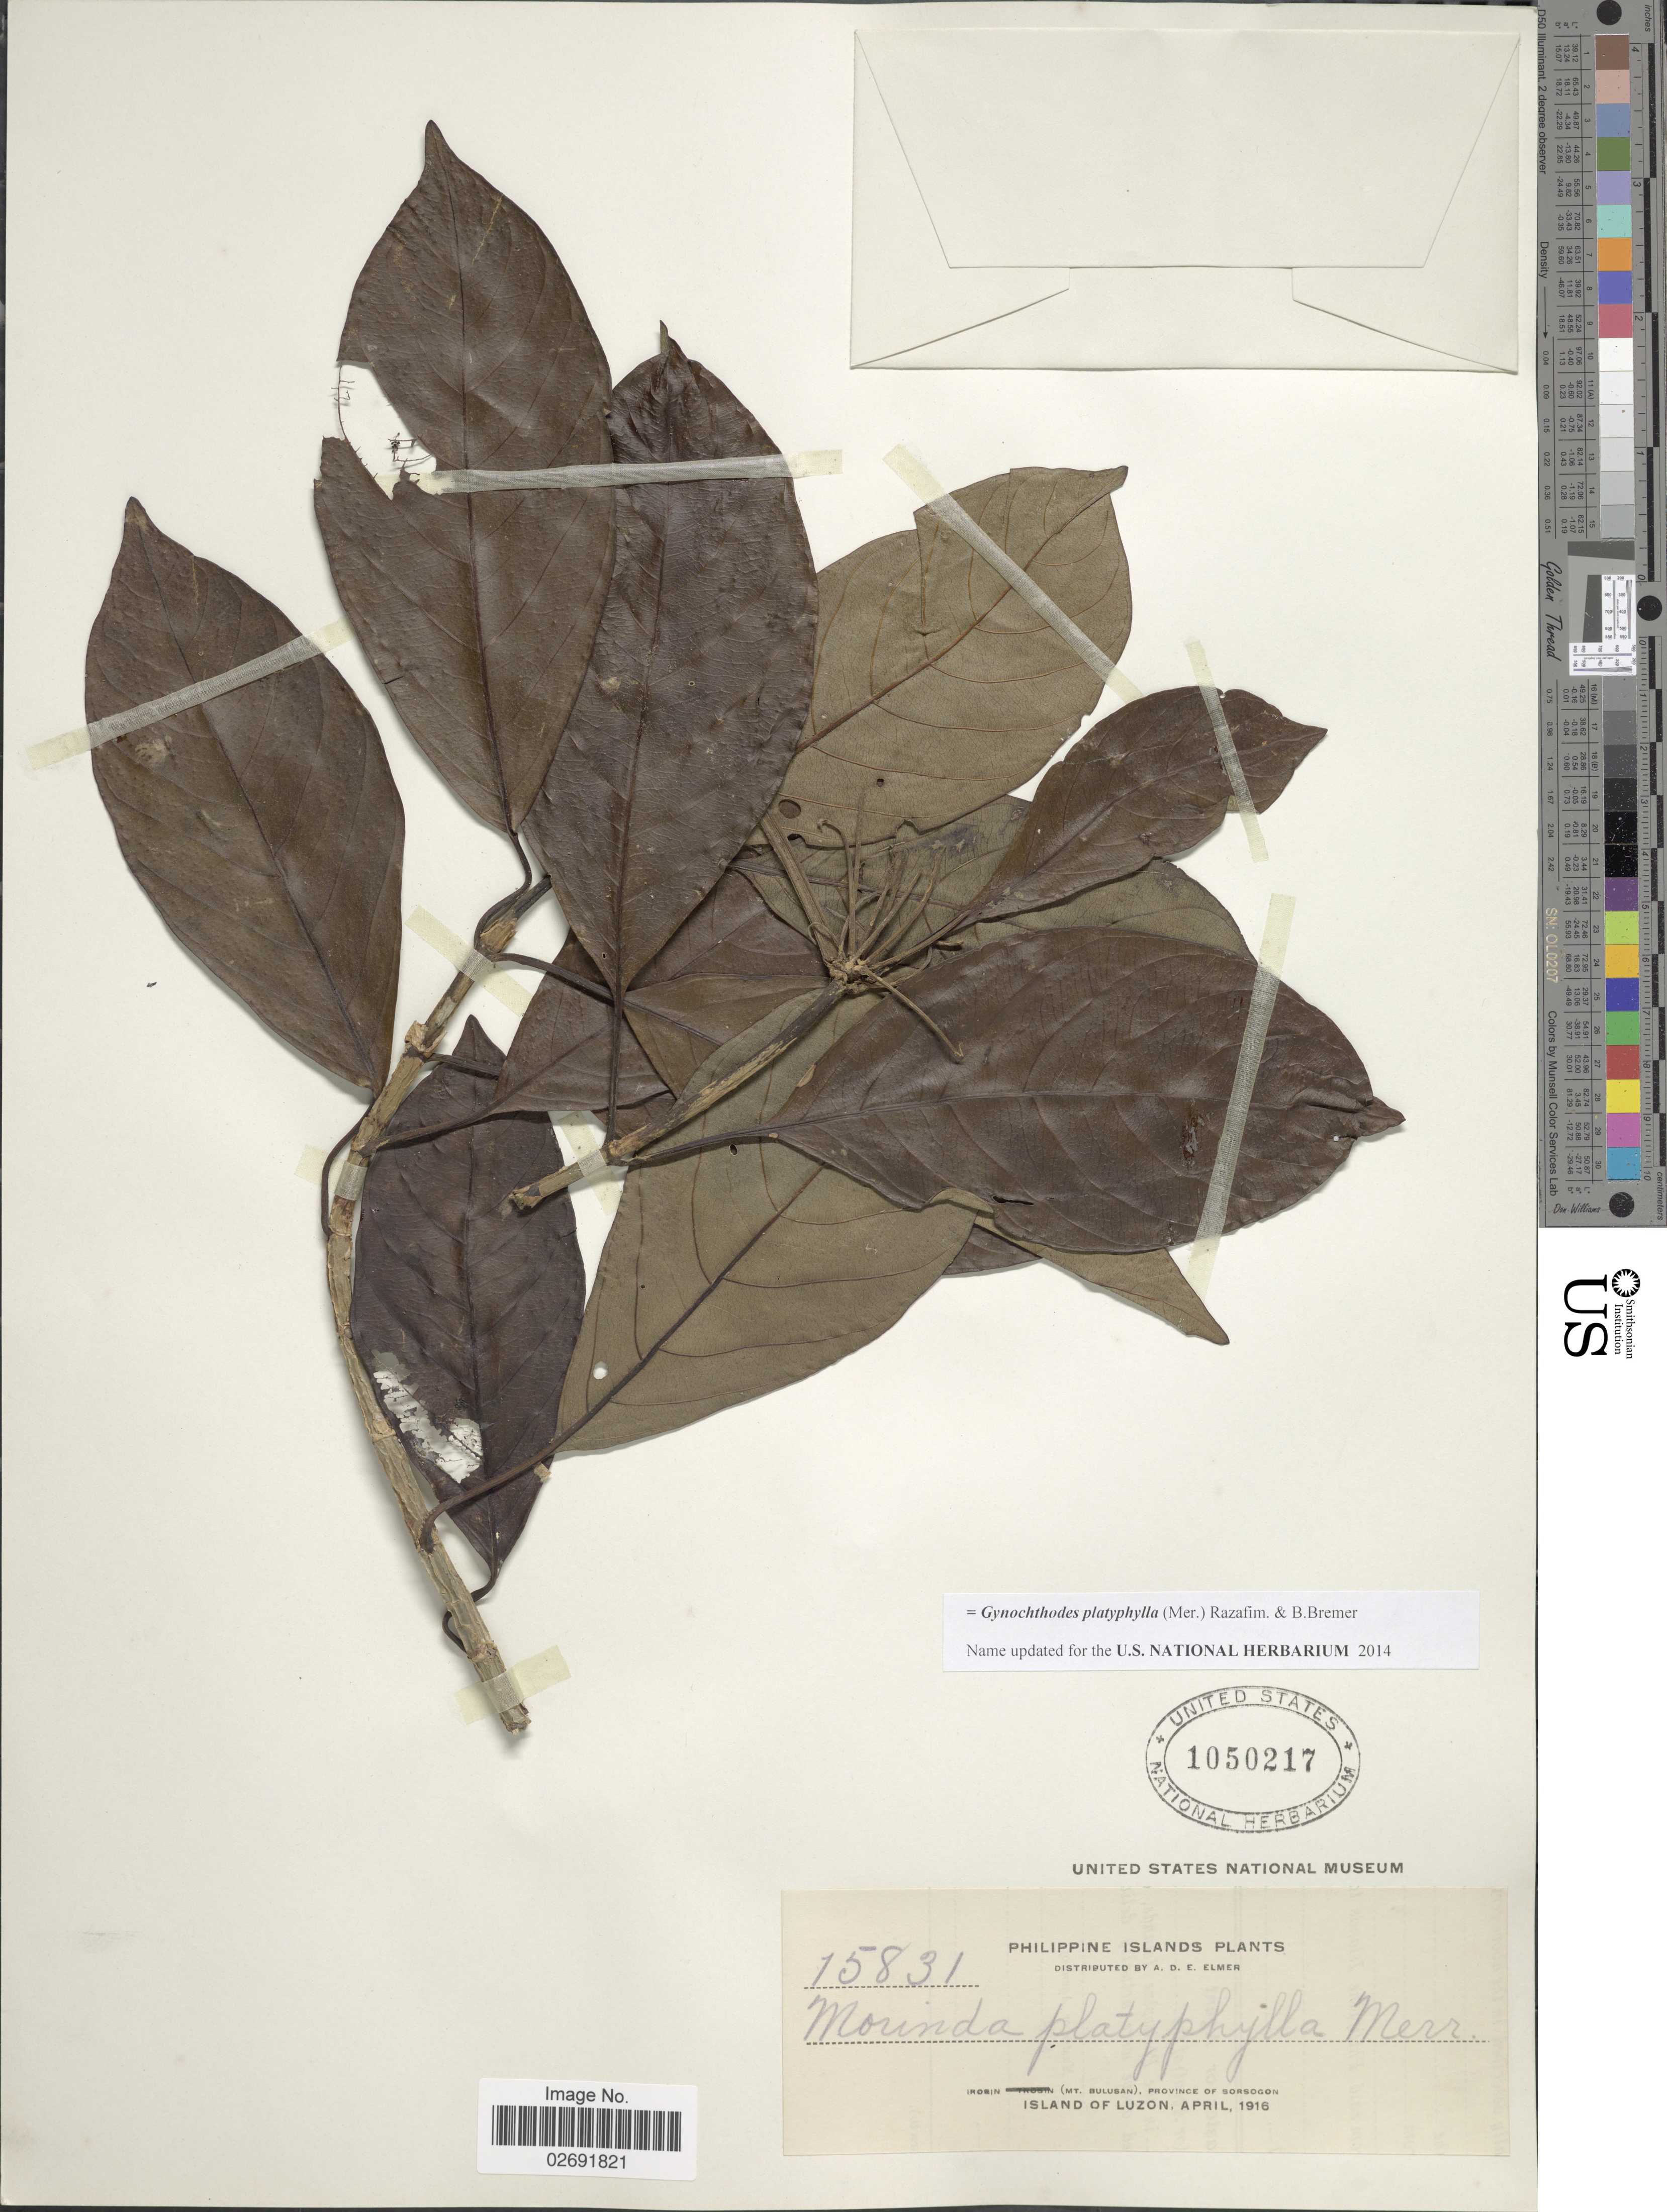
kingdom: Plantae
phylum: Tracheophyta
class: Magnoliopsida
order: Gentianales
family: Rubiaceae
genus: Gynochthodes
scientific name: Gynochthodes platyphylla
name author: (Merr.) Razafim. & B. Bremer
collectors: A. D. E. Elmer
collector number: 15831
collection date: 1916-04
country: Philippines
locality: Philippine Islands, Irosin (Mt Bulusan), Province of Sorsogon, Island of Luzon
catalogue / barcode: US 1050217